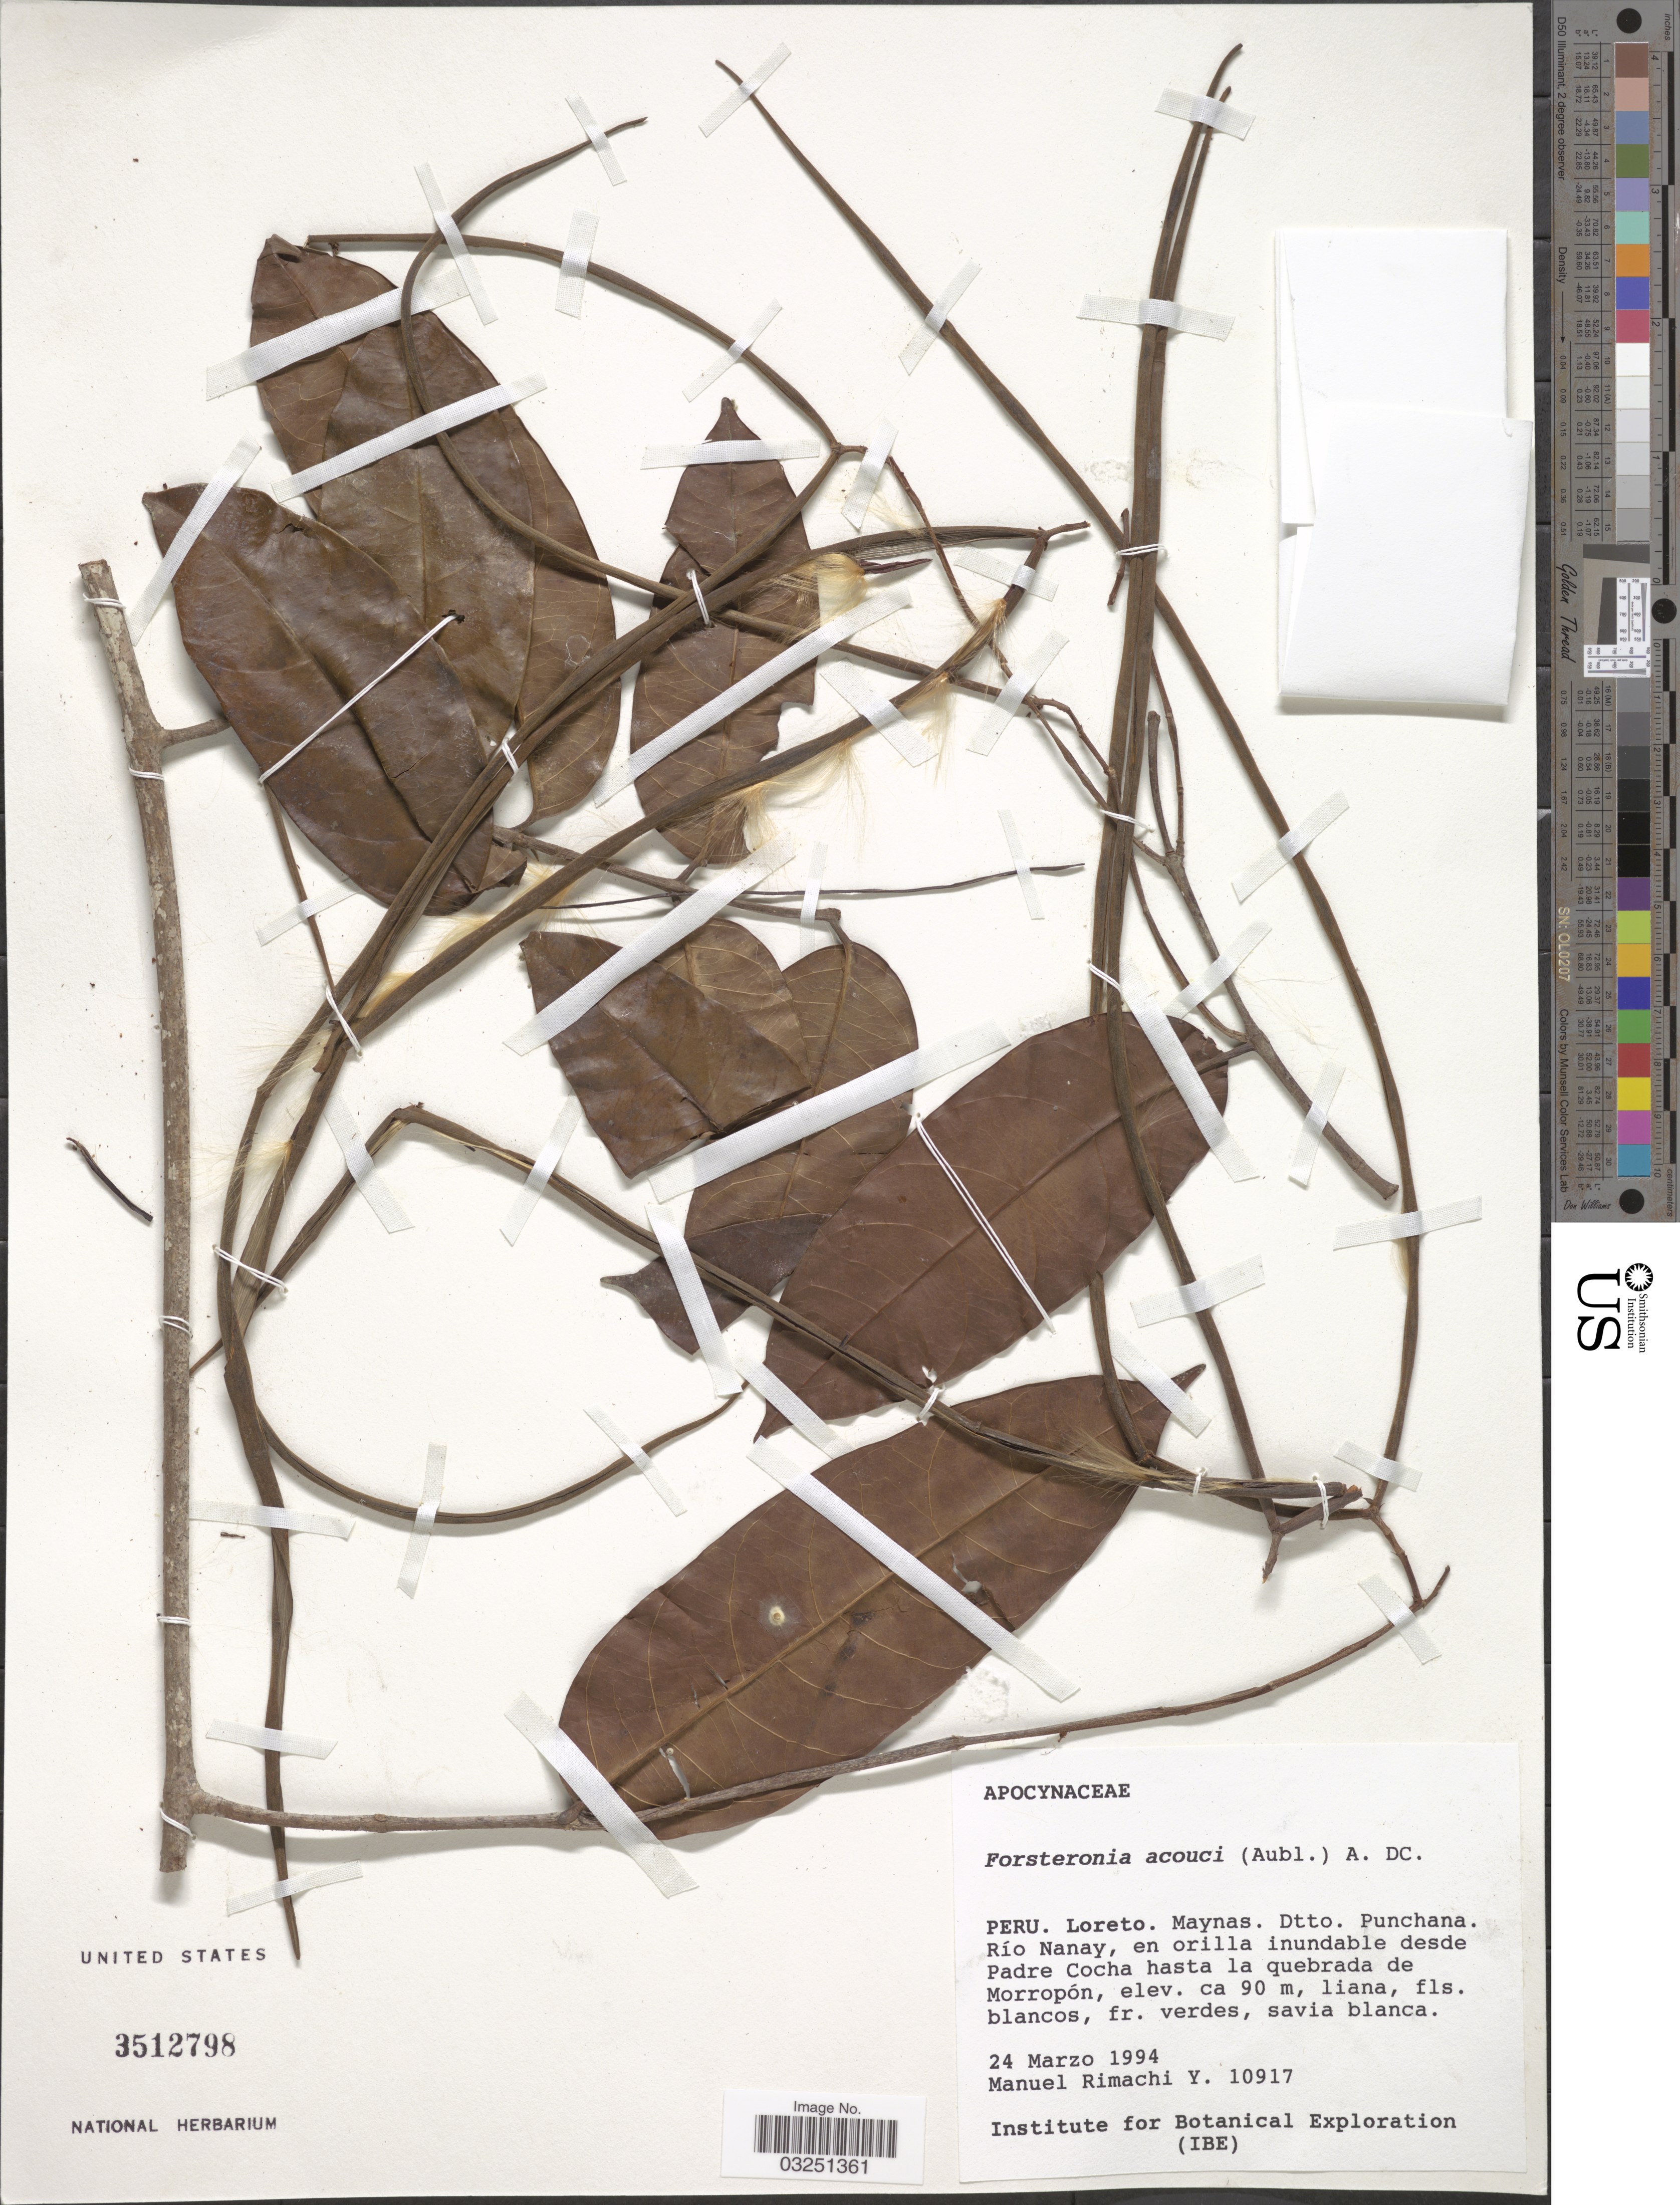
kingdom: Plantae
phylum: Tracheophyta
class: Magnoliopsida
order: Gentianales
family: Apocynaceae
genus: Forsteronia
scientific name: Forsteronia acouci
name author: (Aubl.) A. DC.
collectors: M. Rimachi Y.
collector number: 10917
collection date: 1994-03-24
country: Peru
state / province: Loreto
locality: Maynas. Dtto. Punchana. Río Nanay, en orilla inundable desde Padre Cocha hasta la quebrada de Morropón.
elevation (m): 90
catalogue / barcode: US 3512798